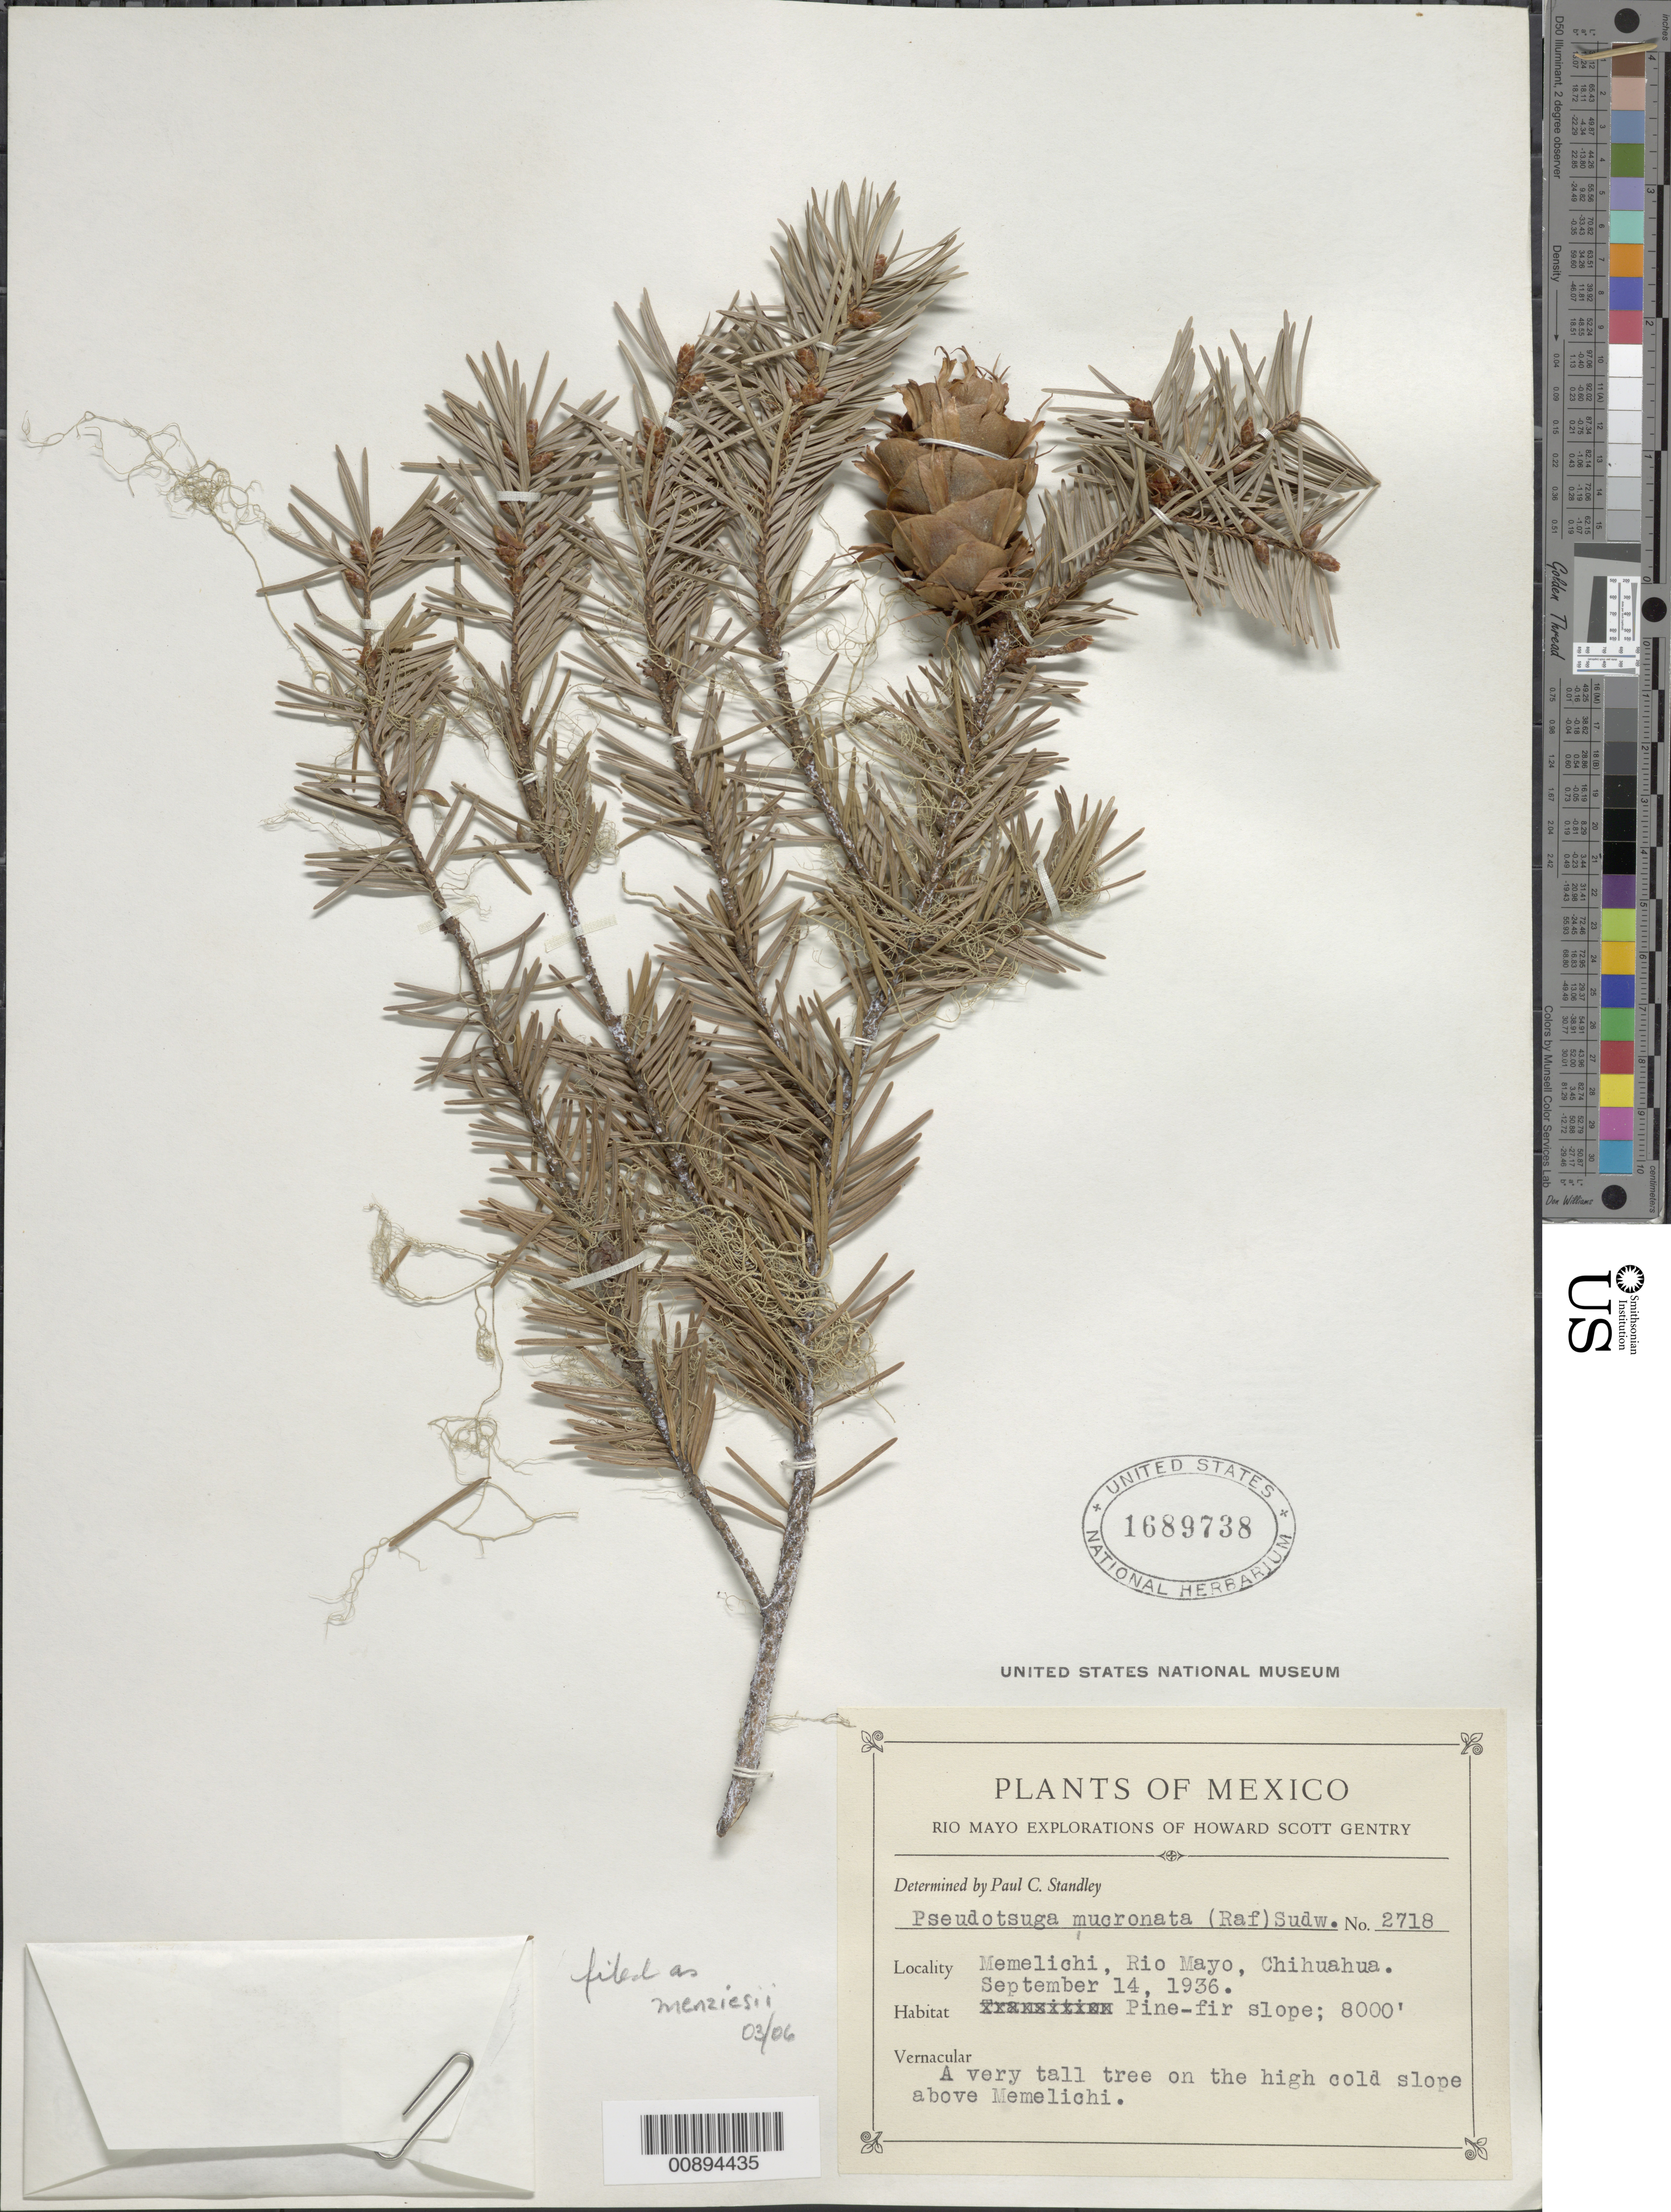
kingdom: Plantae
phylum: Tracheophyta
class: Pinopsida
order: Pinales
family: Pinaceae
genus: Pseudotsuga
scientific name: Pseudotsuga menziesii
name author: (Mirb.) Franco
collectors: H. S. Gentry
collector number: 2718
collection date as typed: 14 Sep 1936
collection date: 1936-09-14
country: Mexico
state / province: Chihuahua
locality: Above Memelichi, Río Mayo, Chihuahua.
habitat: Pine-fir slope. On high cold slope.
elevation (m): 2438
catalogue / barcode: US 1689738